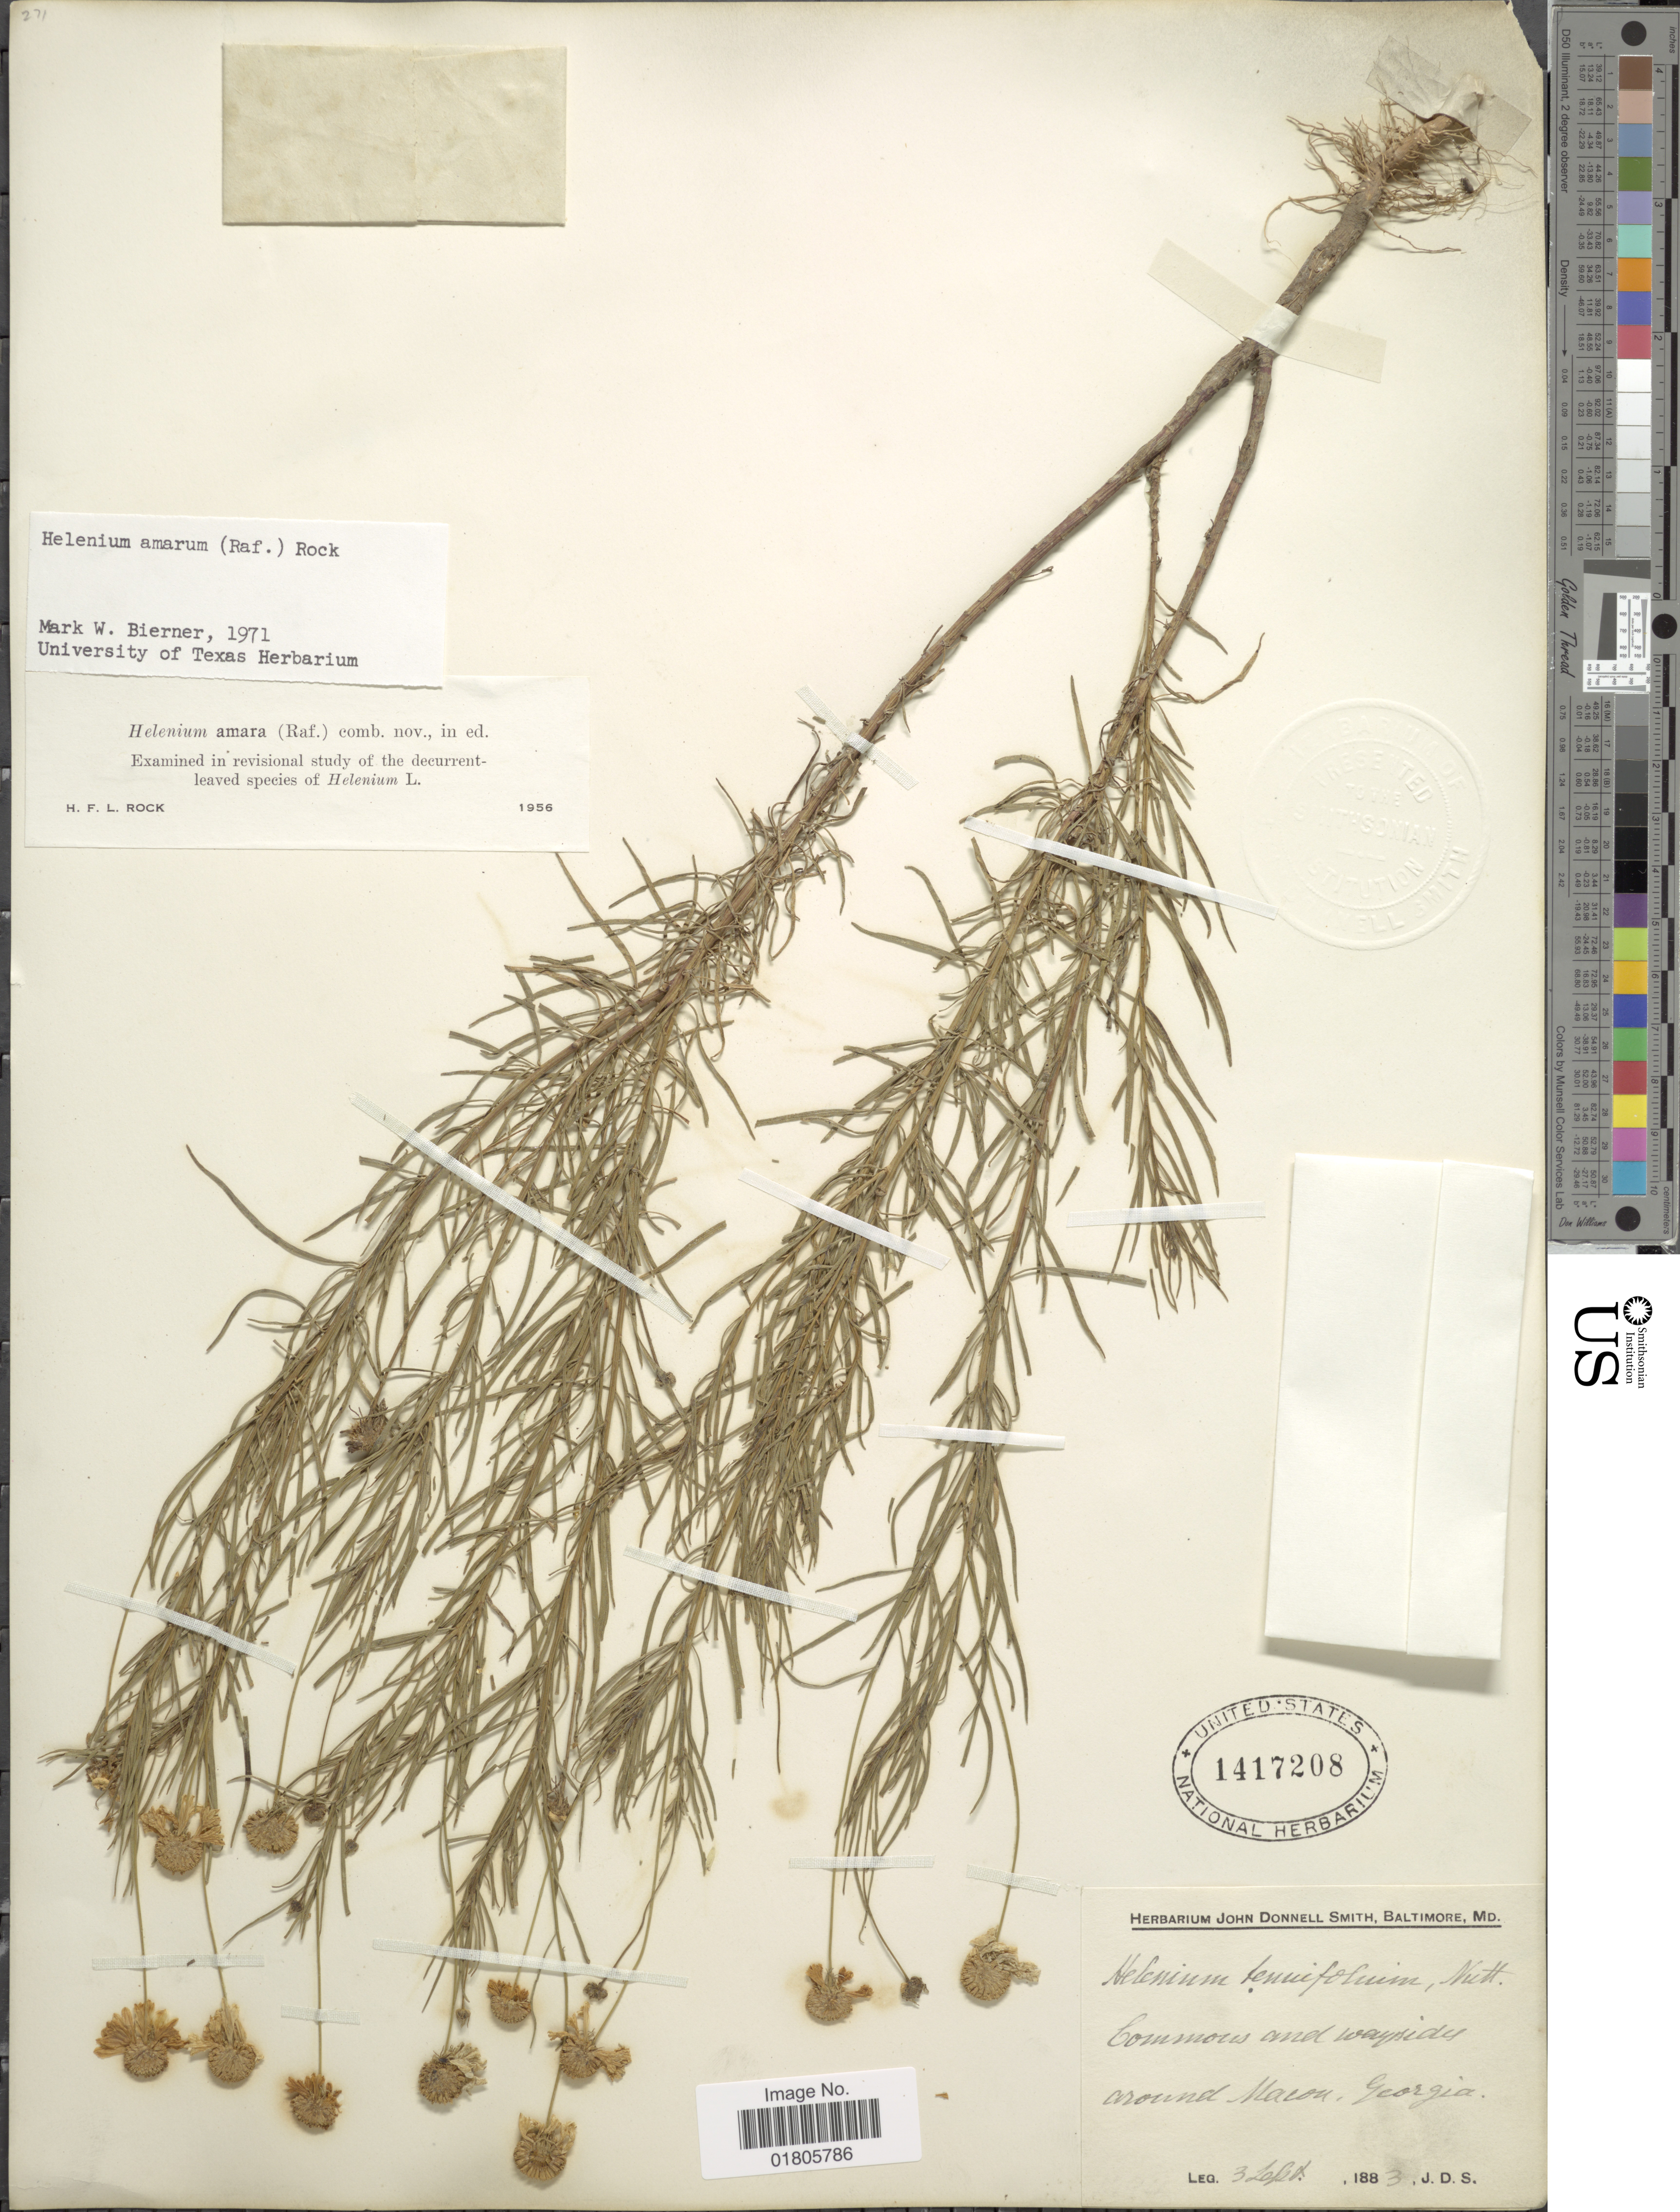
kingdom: Plantae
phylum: Tracheophyta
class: Magnoliopsida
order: Asterales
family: Asteraceae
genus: Helenium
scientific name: Helenium amarum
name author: (Raf.) H. Rock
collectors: J. Donnell Smith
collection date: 1883-09-03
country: United States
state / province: Georgia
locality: Around Macon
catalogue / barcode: US 1417208